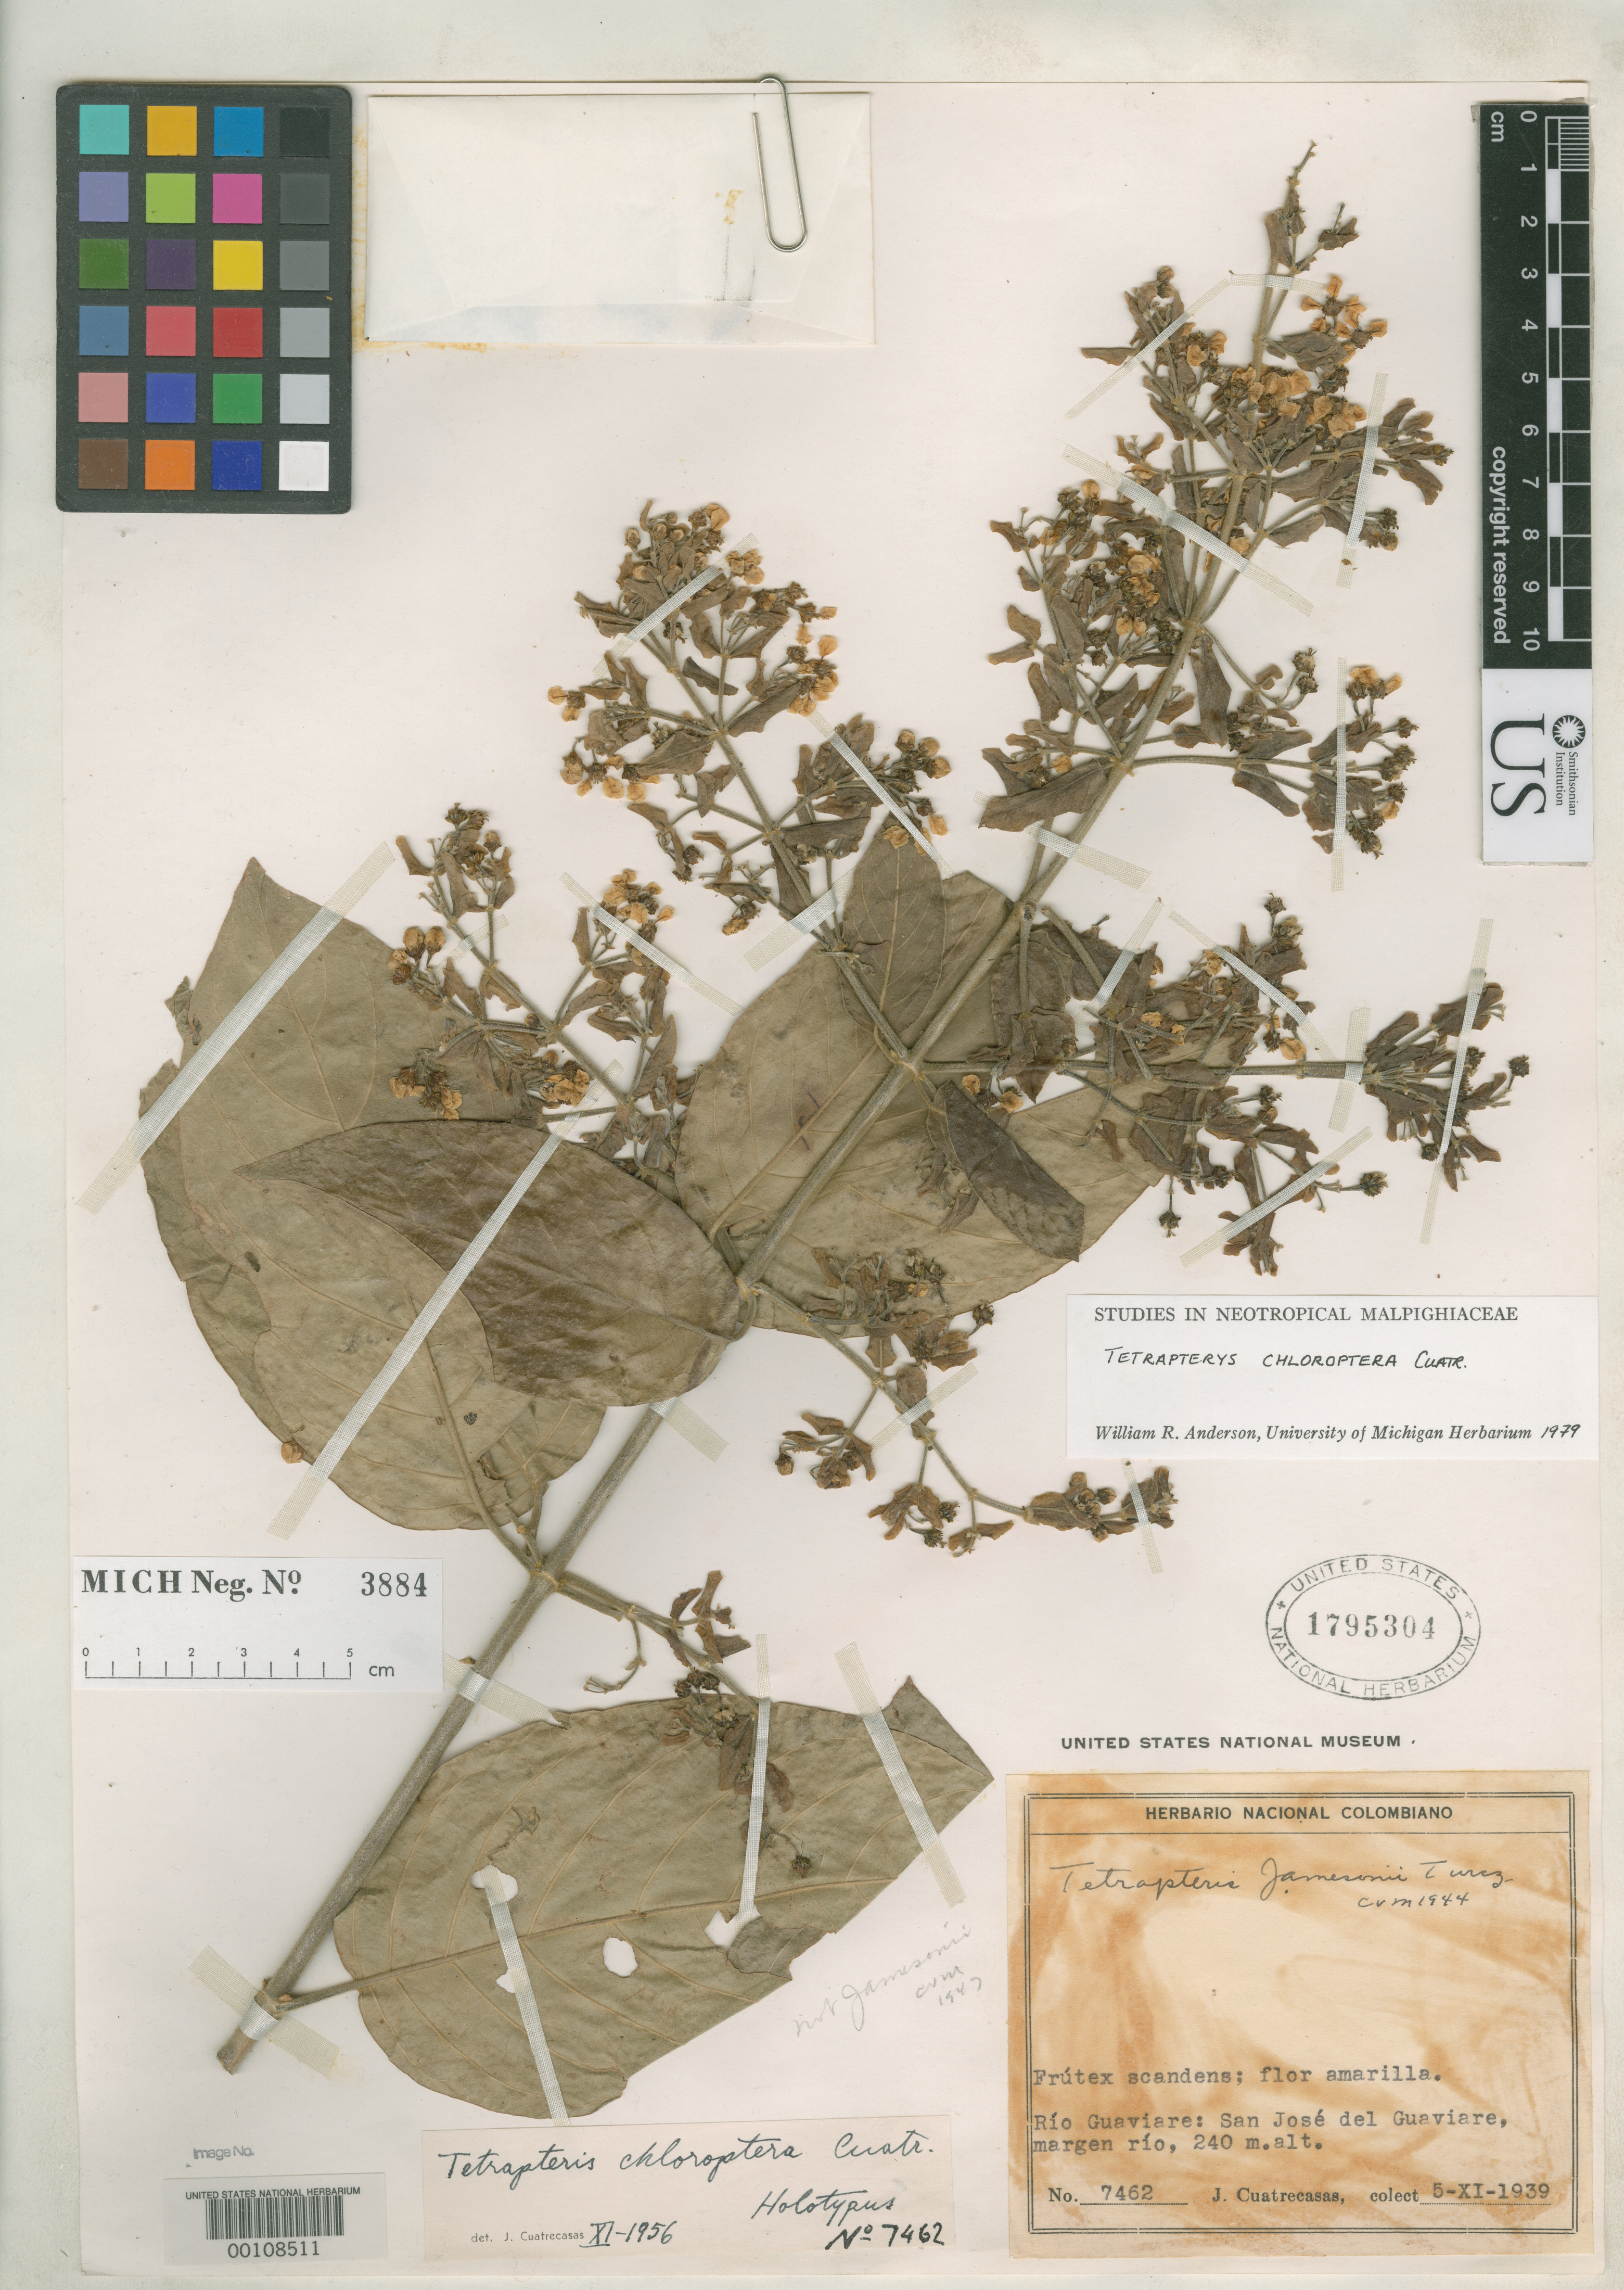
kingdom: Plantae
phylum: Tracheophyta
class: Magnoliopsida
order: Malpighiales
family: Malpighiaceae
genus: Tetrapterys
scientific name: Tetrapterys chloroptera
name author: Cuatrec.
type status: Holotype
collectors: J. Cuatrecasas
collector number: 7462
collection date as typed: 05 Nov 1939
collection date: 1939-11-05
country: Colombia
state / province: Vaupés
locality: San Jose del Guaviare.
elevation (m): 240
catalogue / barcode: US 1795304